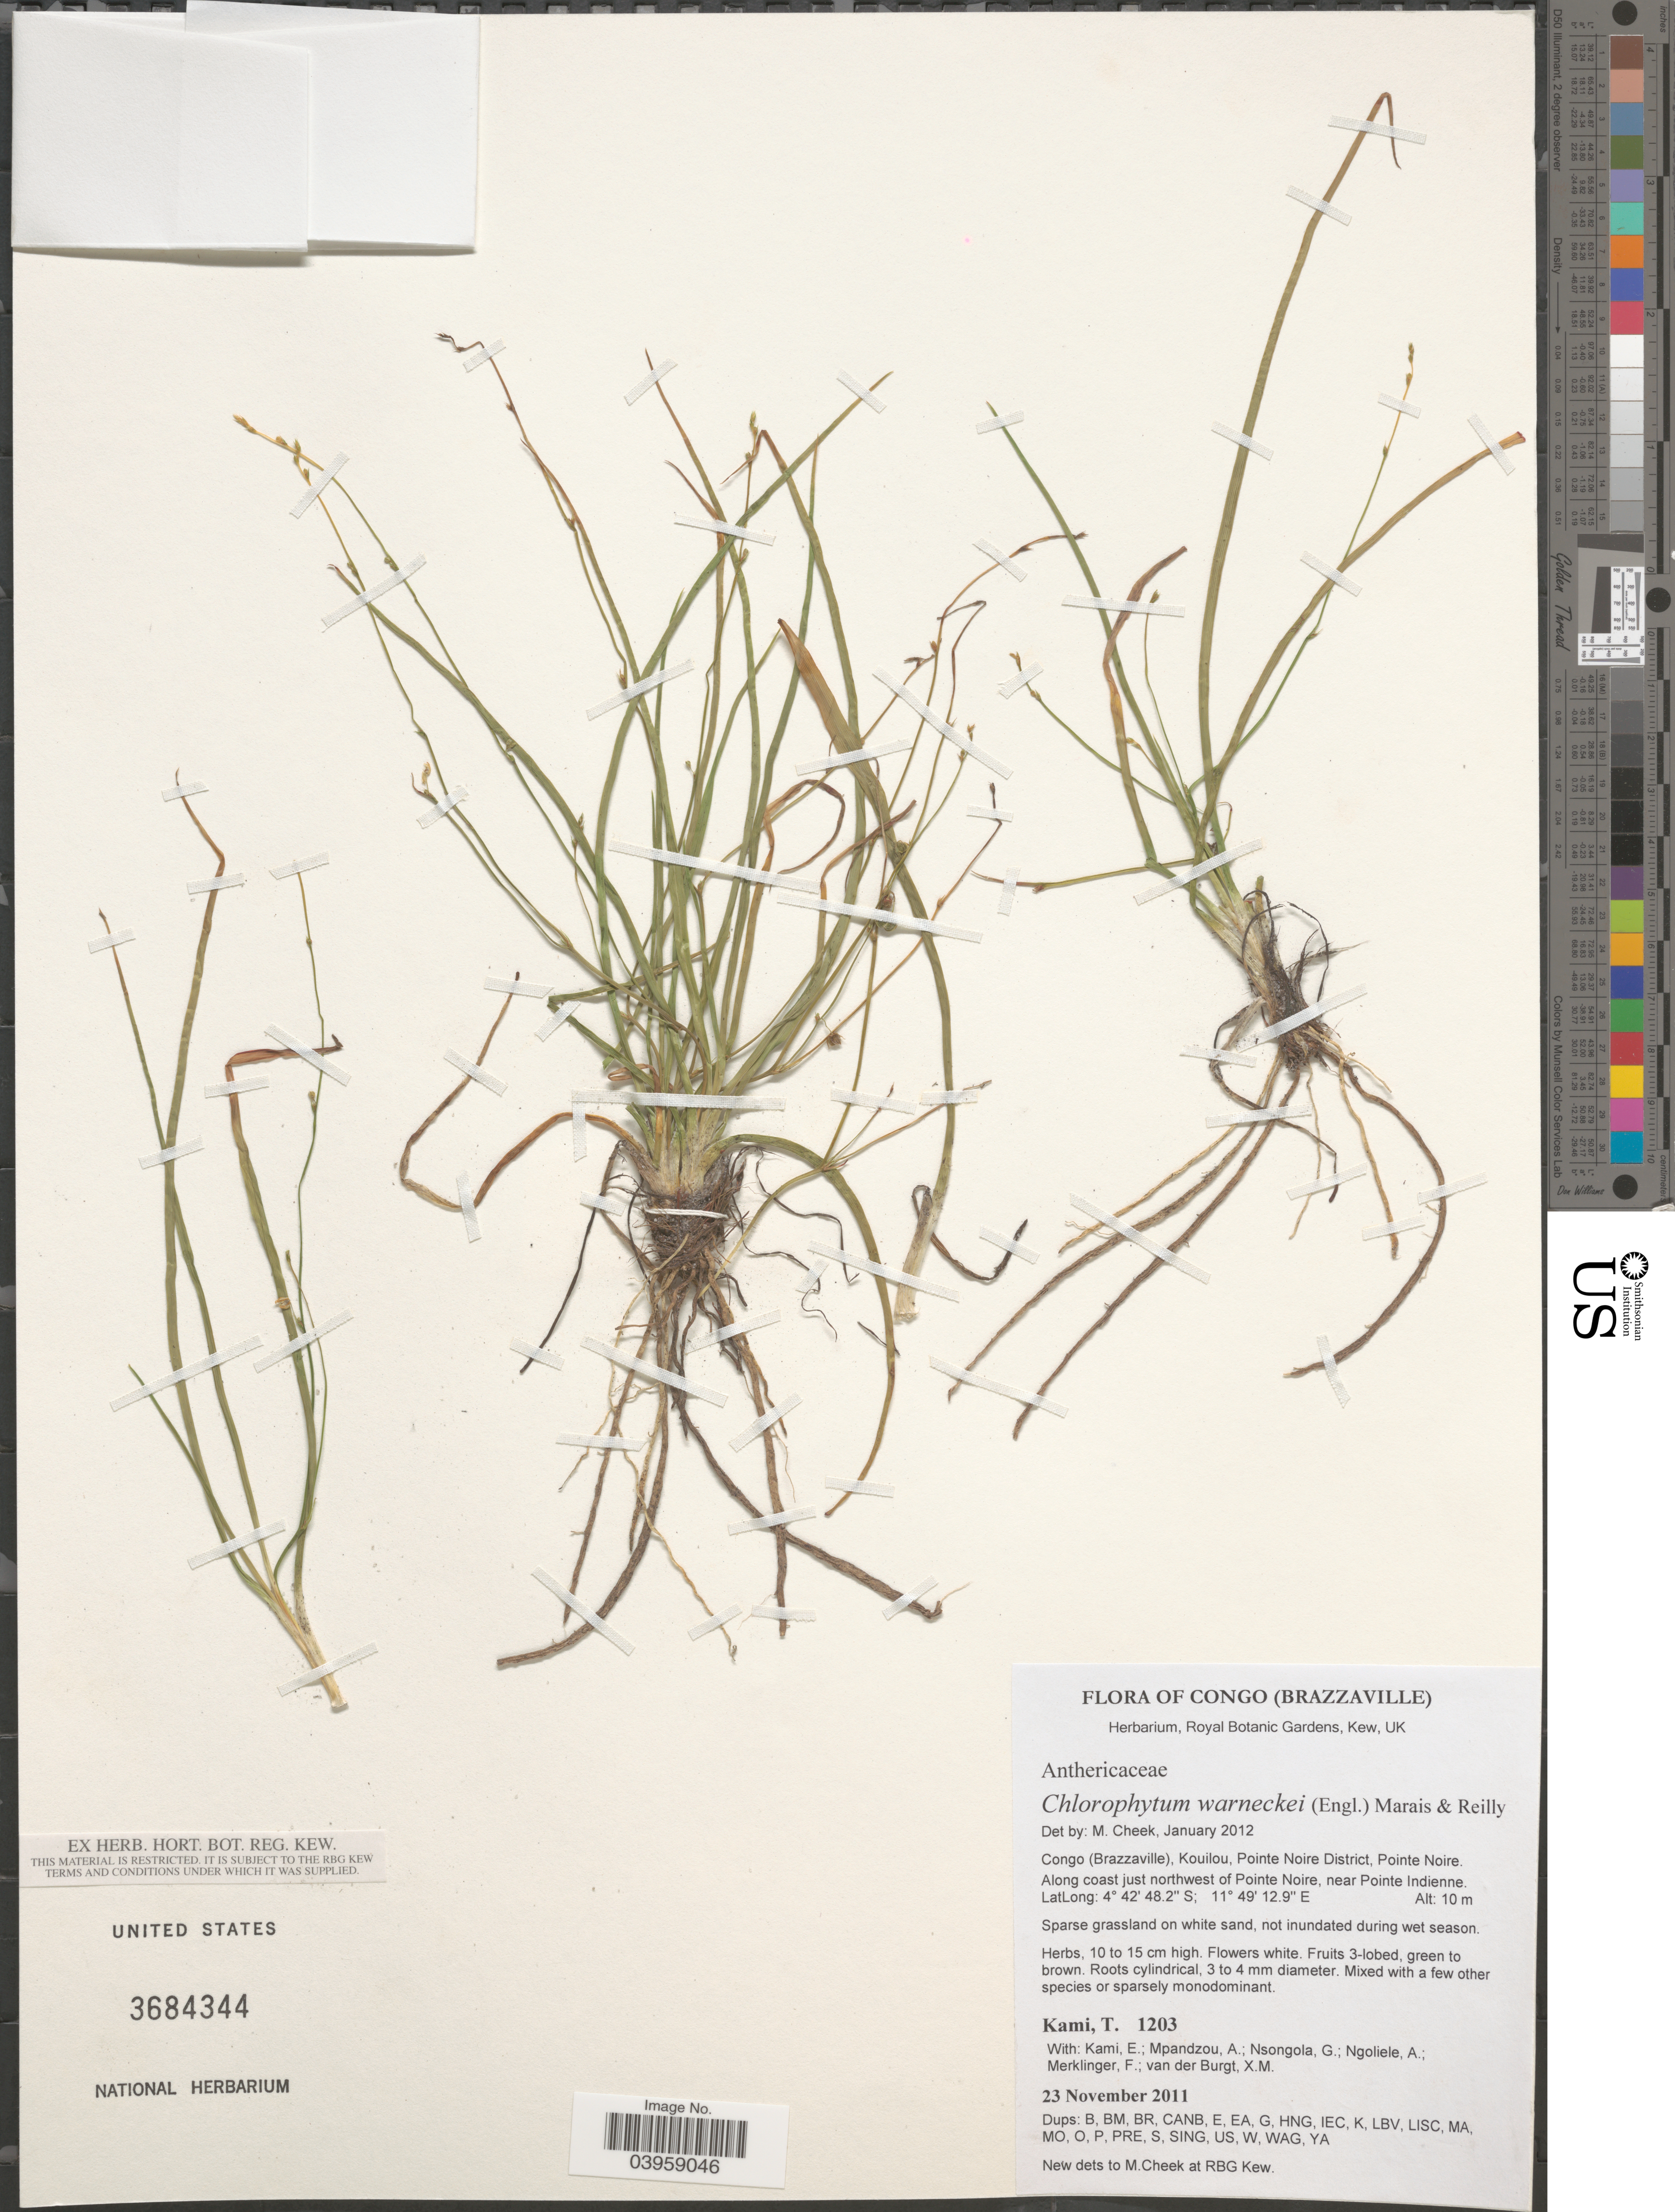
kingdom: Plantae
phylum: Tracheophyta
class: Liliopsida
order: Asparagales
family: Asparagaceae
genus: Chlorophytum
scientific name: Chlorophytum warneckei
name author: (Engl.) Marais & Reilly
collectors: T. Kami, E. Kami, A. Mpandzou, G. Nsongola & et al.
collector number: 1203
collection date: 2011-11-23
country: Congo, Republic of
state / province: Kouilou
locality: Congo, Kouilou, Pointe Noire District, Pointe Noire. Along coast just northwest of Pointe Noire, near Pointe Indienne.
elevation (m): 10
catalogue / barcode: US 3684344